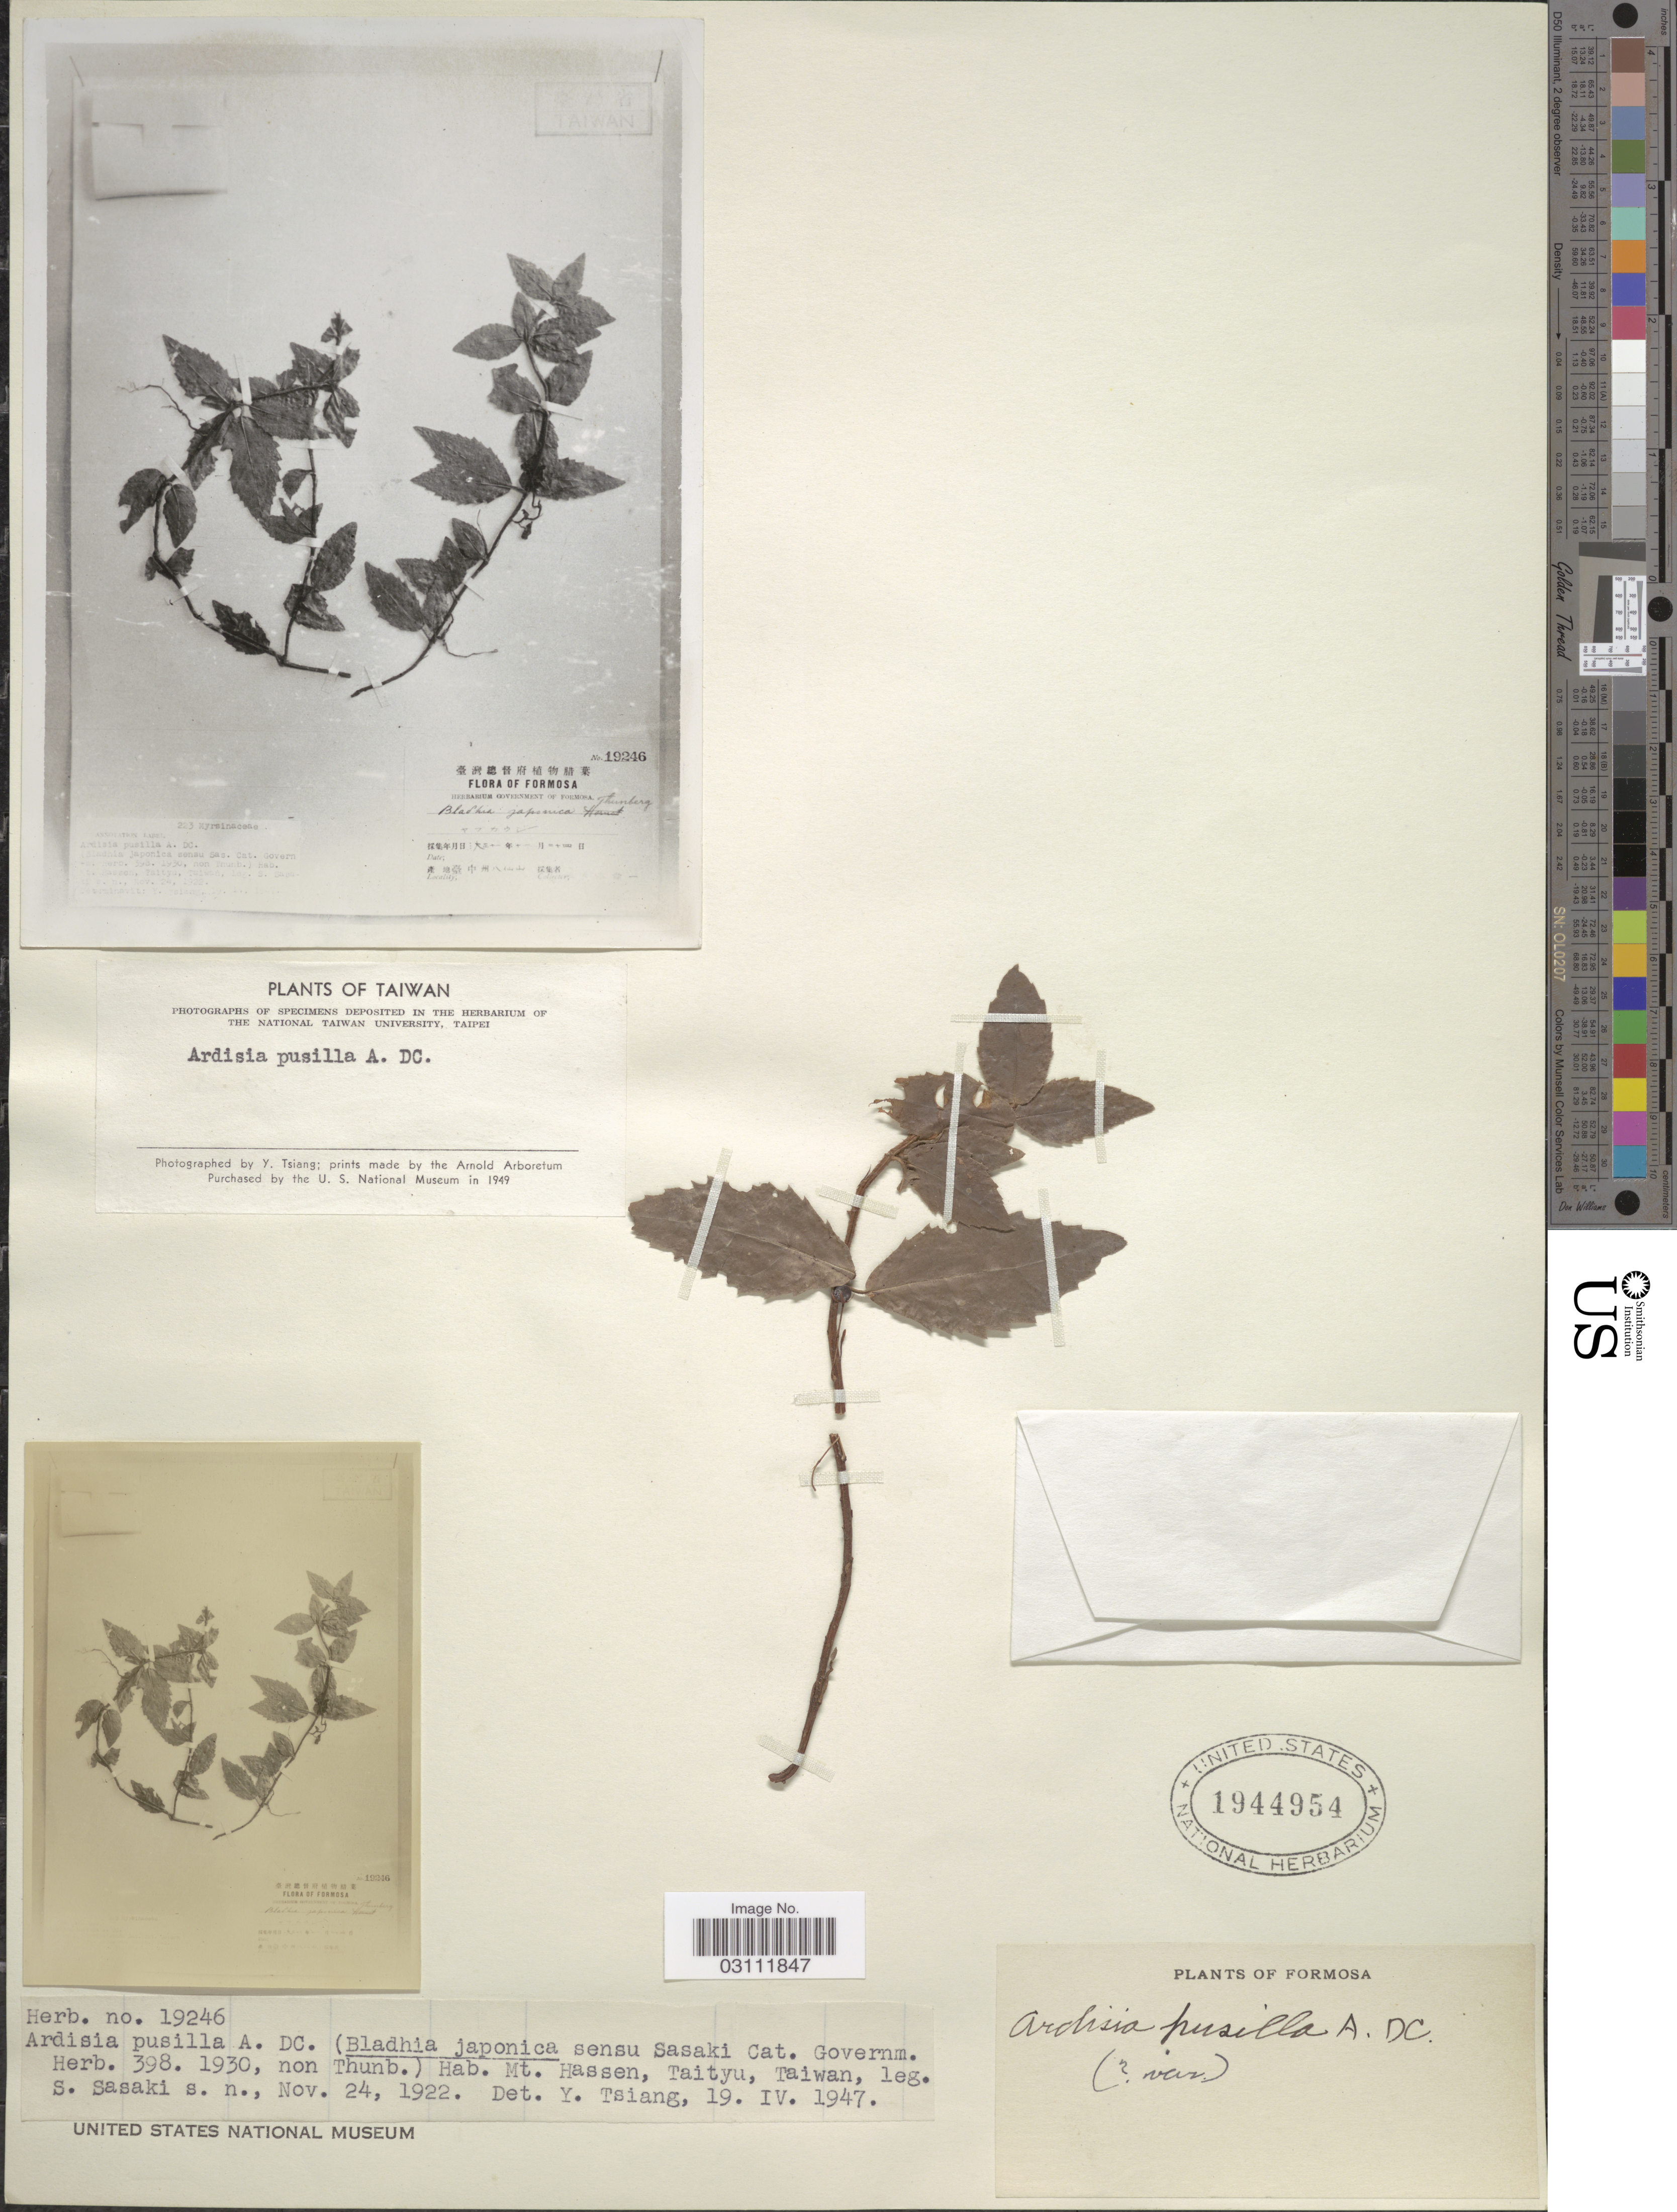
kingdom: Plantae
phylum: Tracheophyta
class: Magnoliopsida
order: Ericales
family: Primulaceae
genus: Ardisia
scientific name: Ardisia pusilla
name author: A. DC.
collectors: S. Sasaki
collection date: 1922-11-24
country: Taiwan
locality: Formosa. Mt. Hassen, Taityu.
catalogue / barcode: US 1944954